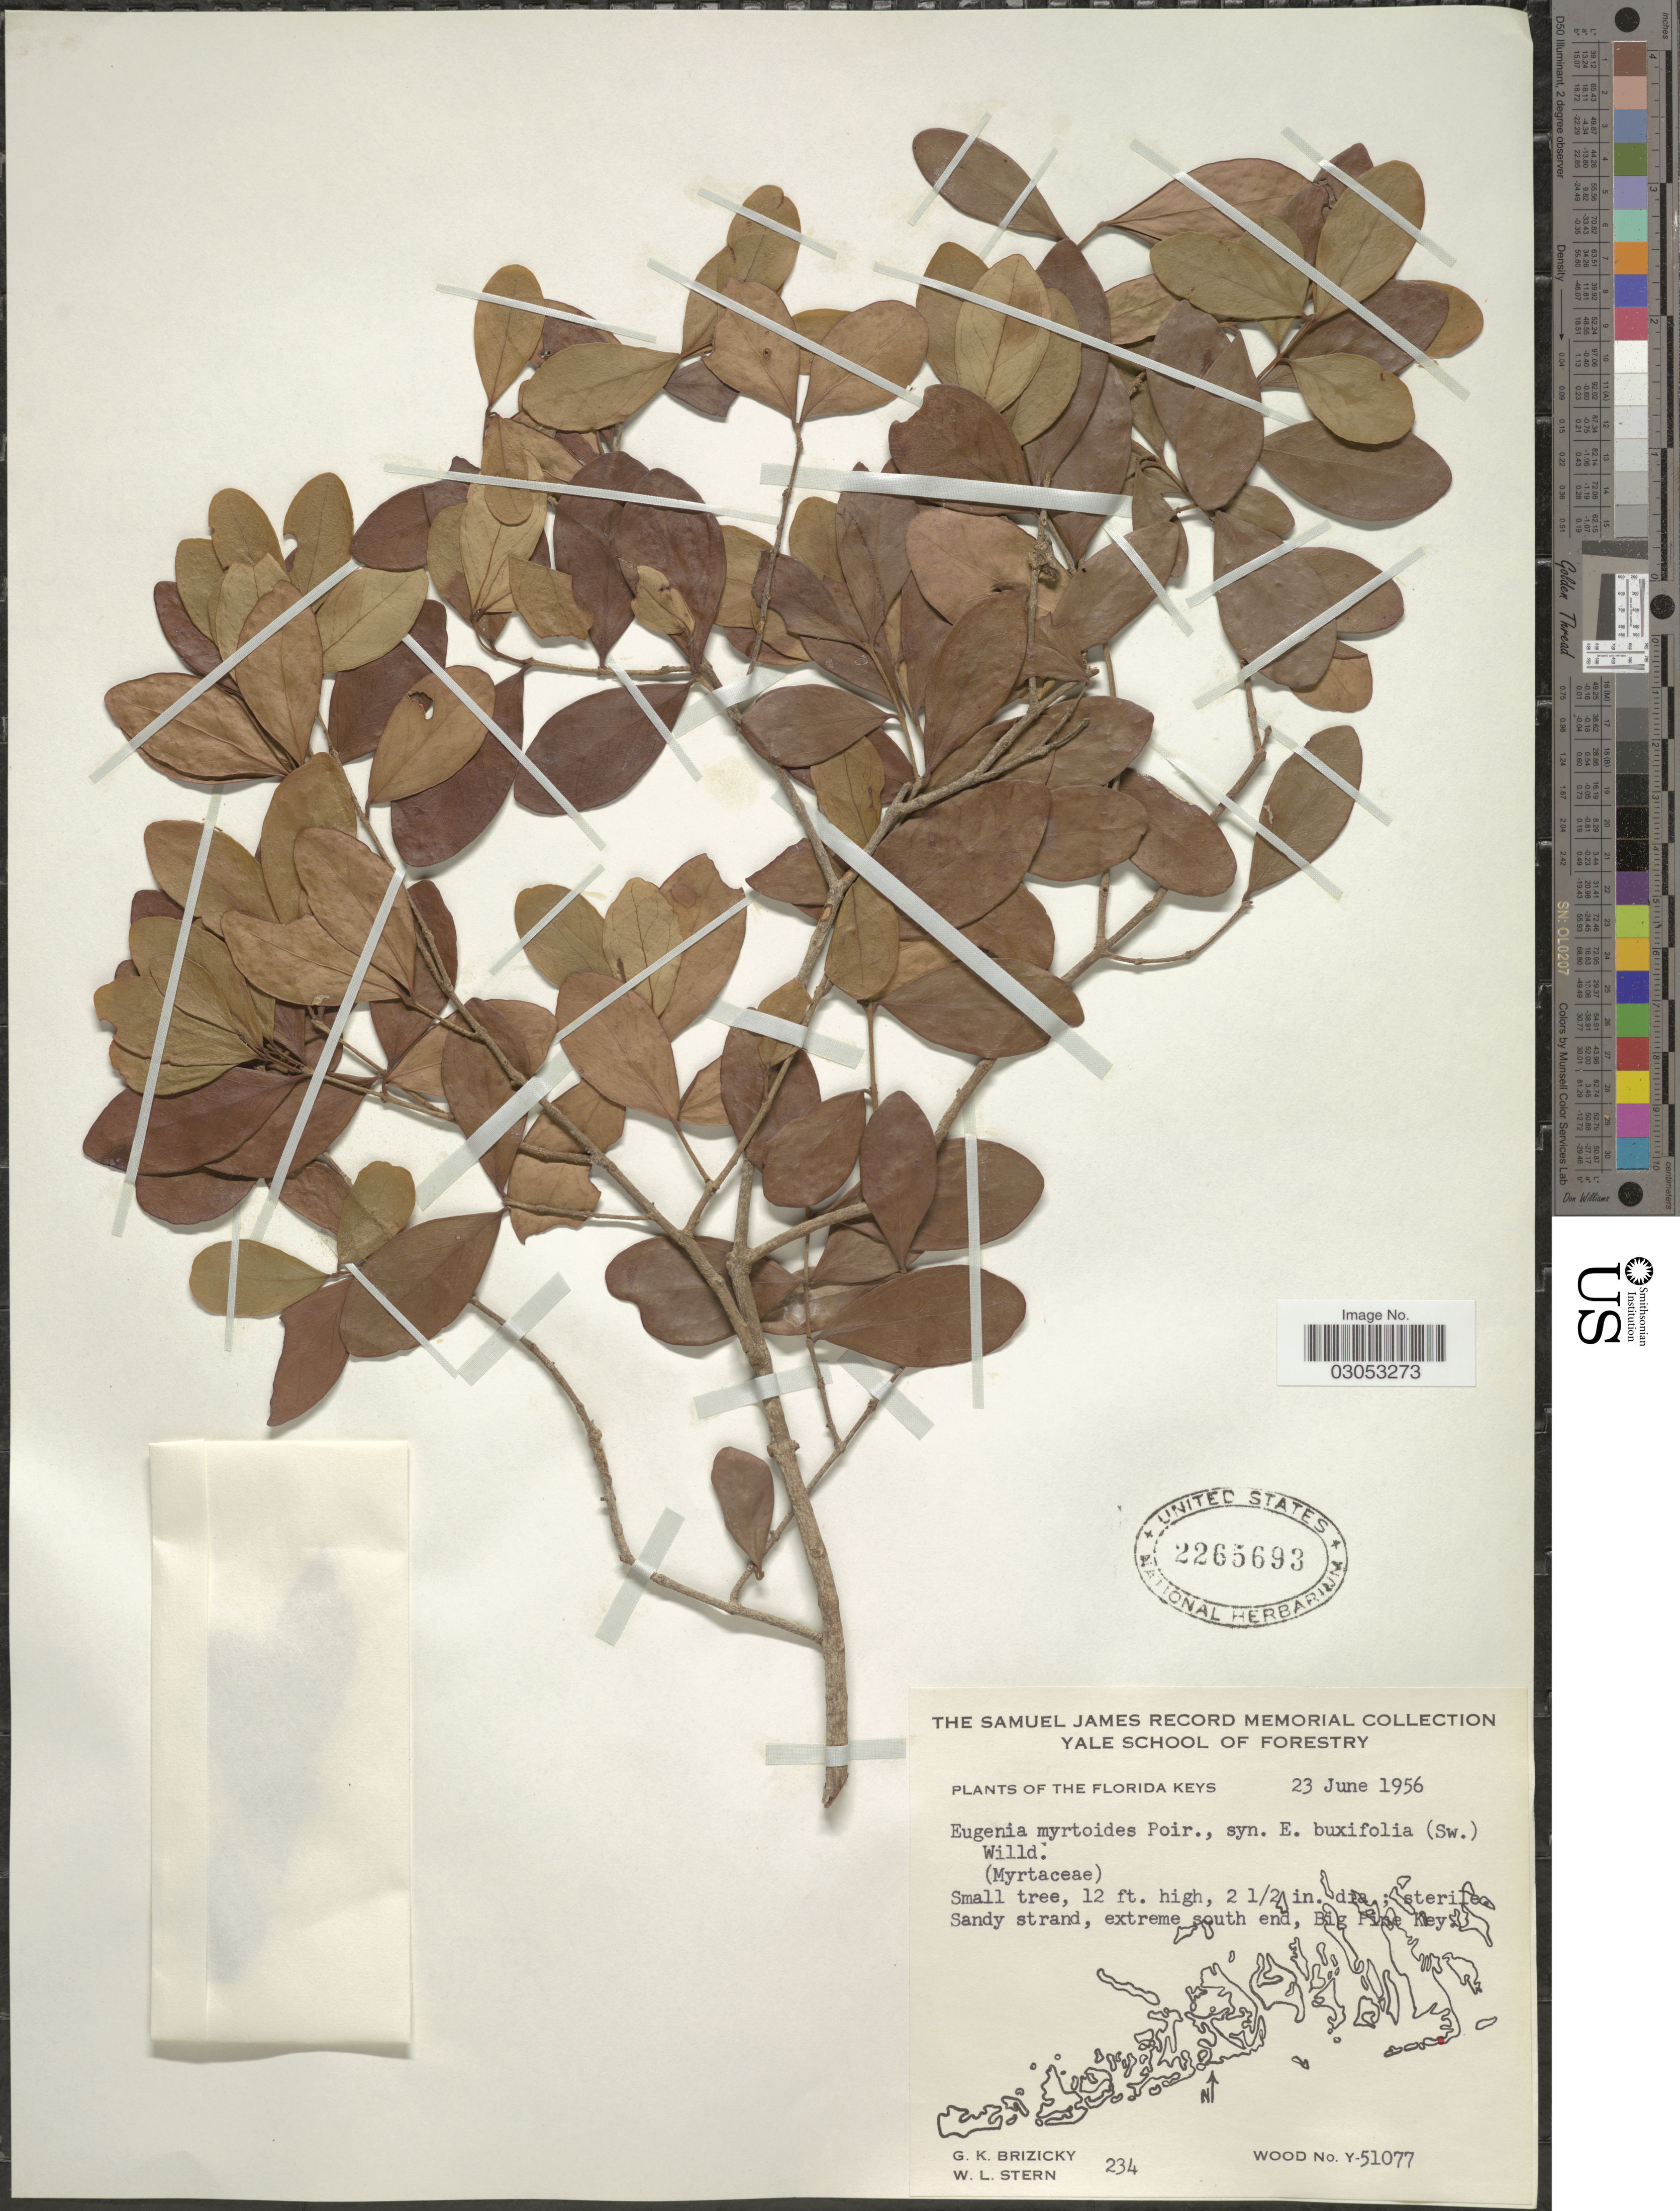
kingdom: Plantae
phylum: Tracheophyta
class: Magnoliopsida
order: Myrtales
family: Myrtaceae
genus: Eugenia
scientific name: Eugenia foetida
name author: Pers.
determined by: Strong, Mark T., (BOT), Smithsonian Institution - National Museum of Natural History (UNITED STATES)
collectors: G. K. Brizicky & W. L. Stern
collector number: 234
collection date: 1956-06-23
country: United States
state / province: Florida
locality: The Florida Keys, extreme south end, Big Pine Key.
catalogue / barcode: US 2265693